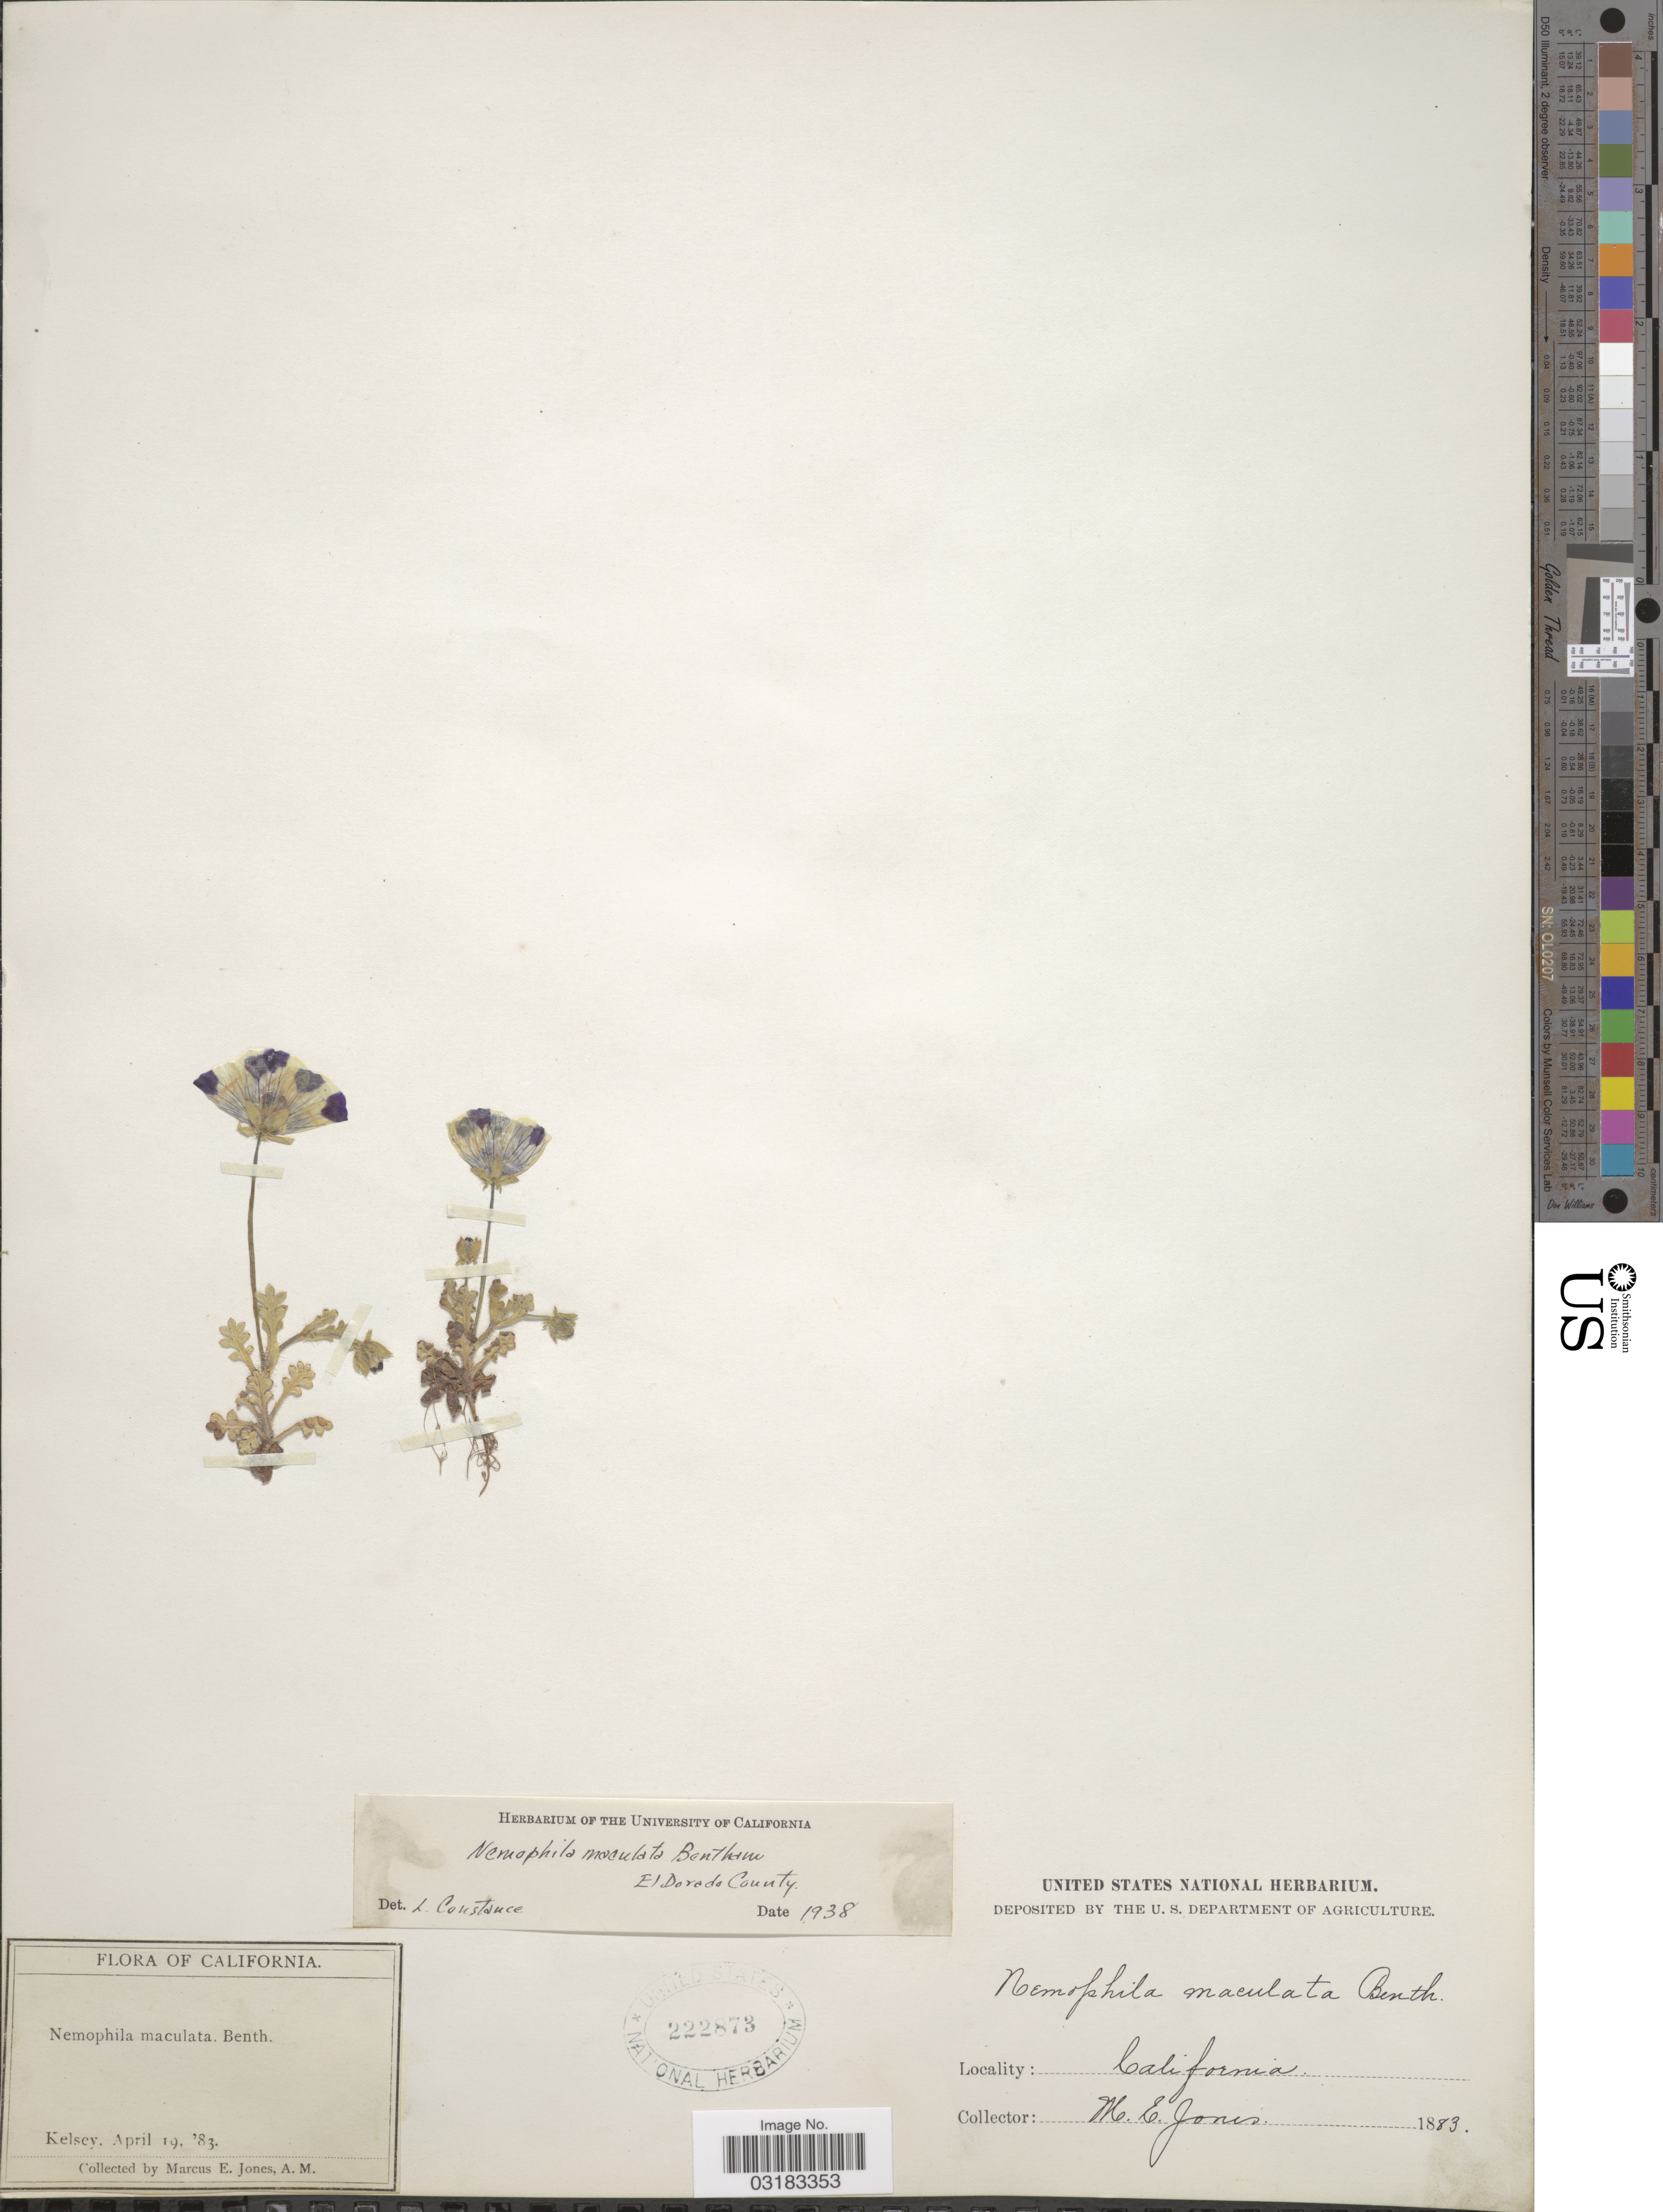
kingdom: Plantae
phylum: Tracheophyta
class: Magnoliopsida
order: Boraginales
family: Hydrophyllaceae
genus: Nemophila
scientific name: Nemophila maculata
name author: Benth. ex Lindl.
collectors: M. E. Jones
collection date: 1883-04-19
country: United States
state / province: California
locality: Kelsey.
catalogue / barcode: US 222873